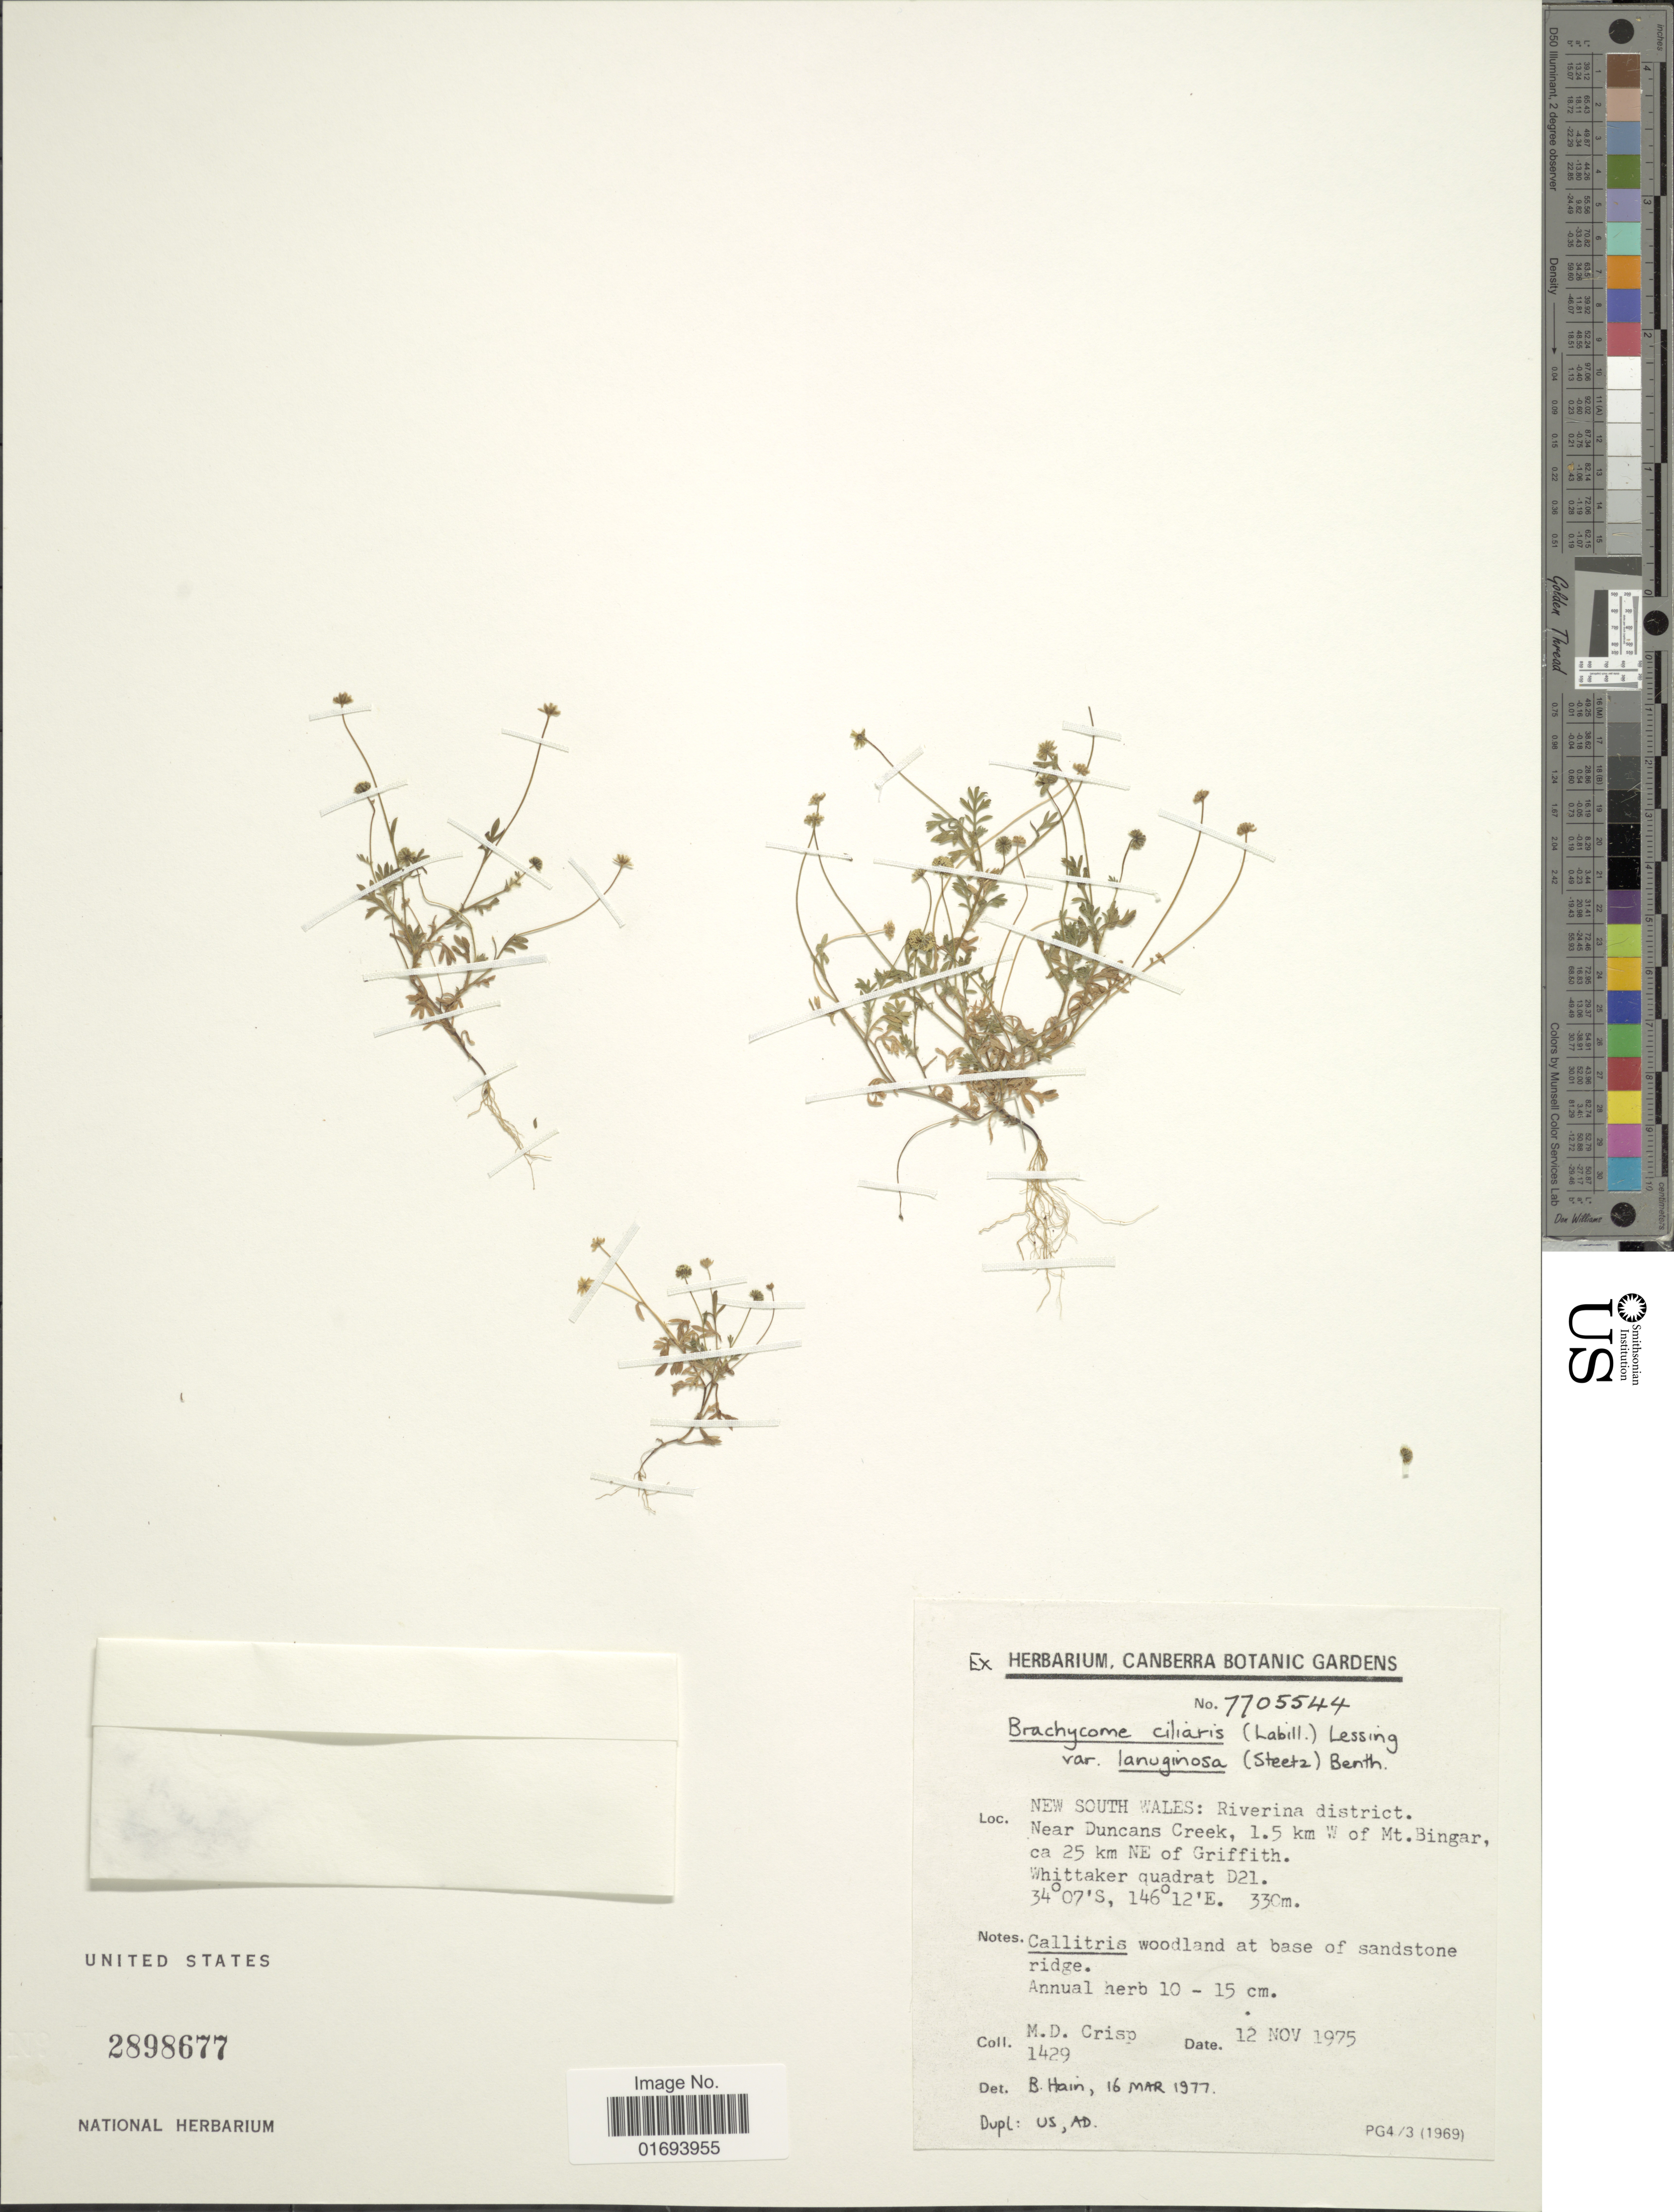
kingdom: Plantae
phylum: Tracheophyta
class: Magnoliopsida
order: Asterales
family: Asteraceae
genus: Brachyscome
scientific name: Brachyscome ciliaris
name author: Less.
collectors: M. Crisp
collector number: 1429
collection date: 1975-11-12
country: Australia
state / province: New South Wales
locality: New South Wales: Riverina district. Near Duncans Creek, 1.5 km W of Mt. Bingar, ca 25 km NE of Griffith. Whittaker quadrat D21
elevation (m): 330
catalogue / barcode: US 2898677